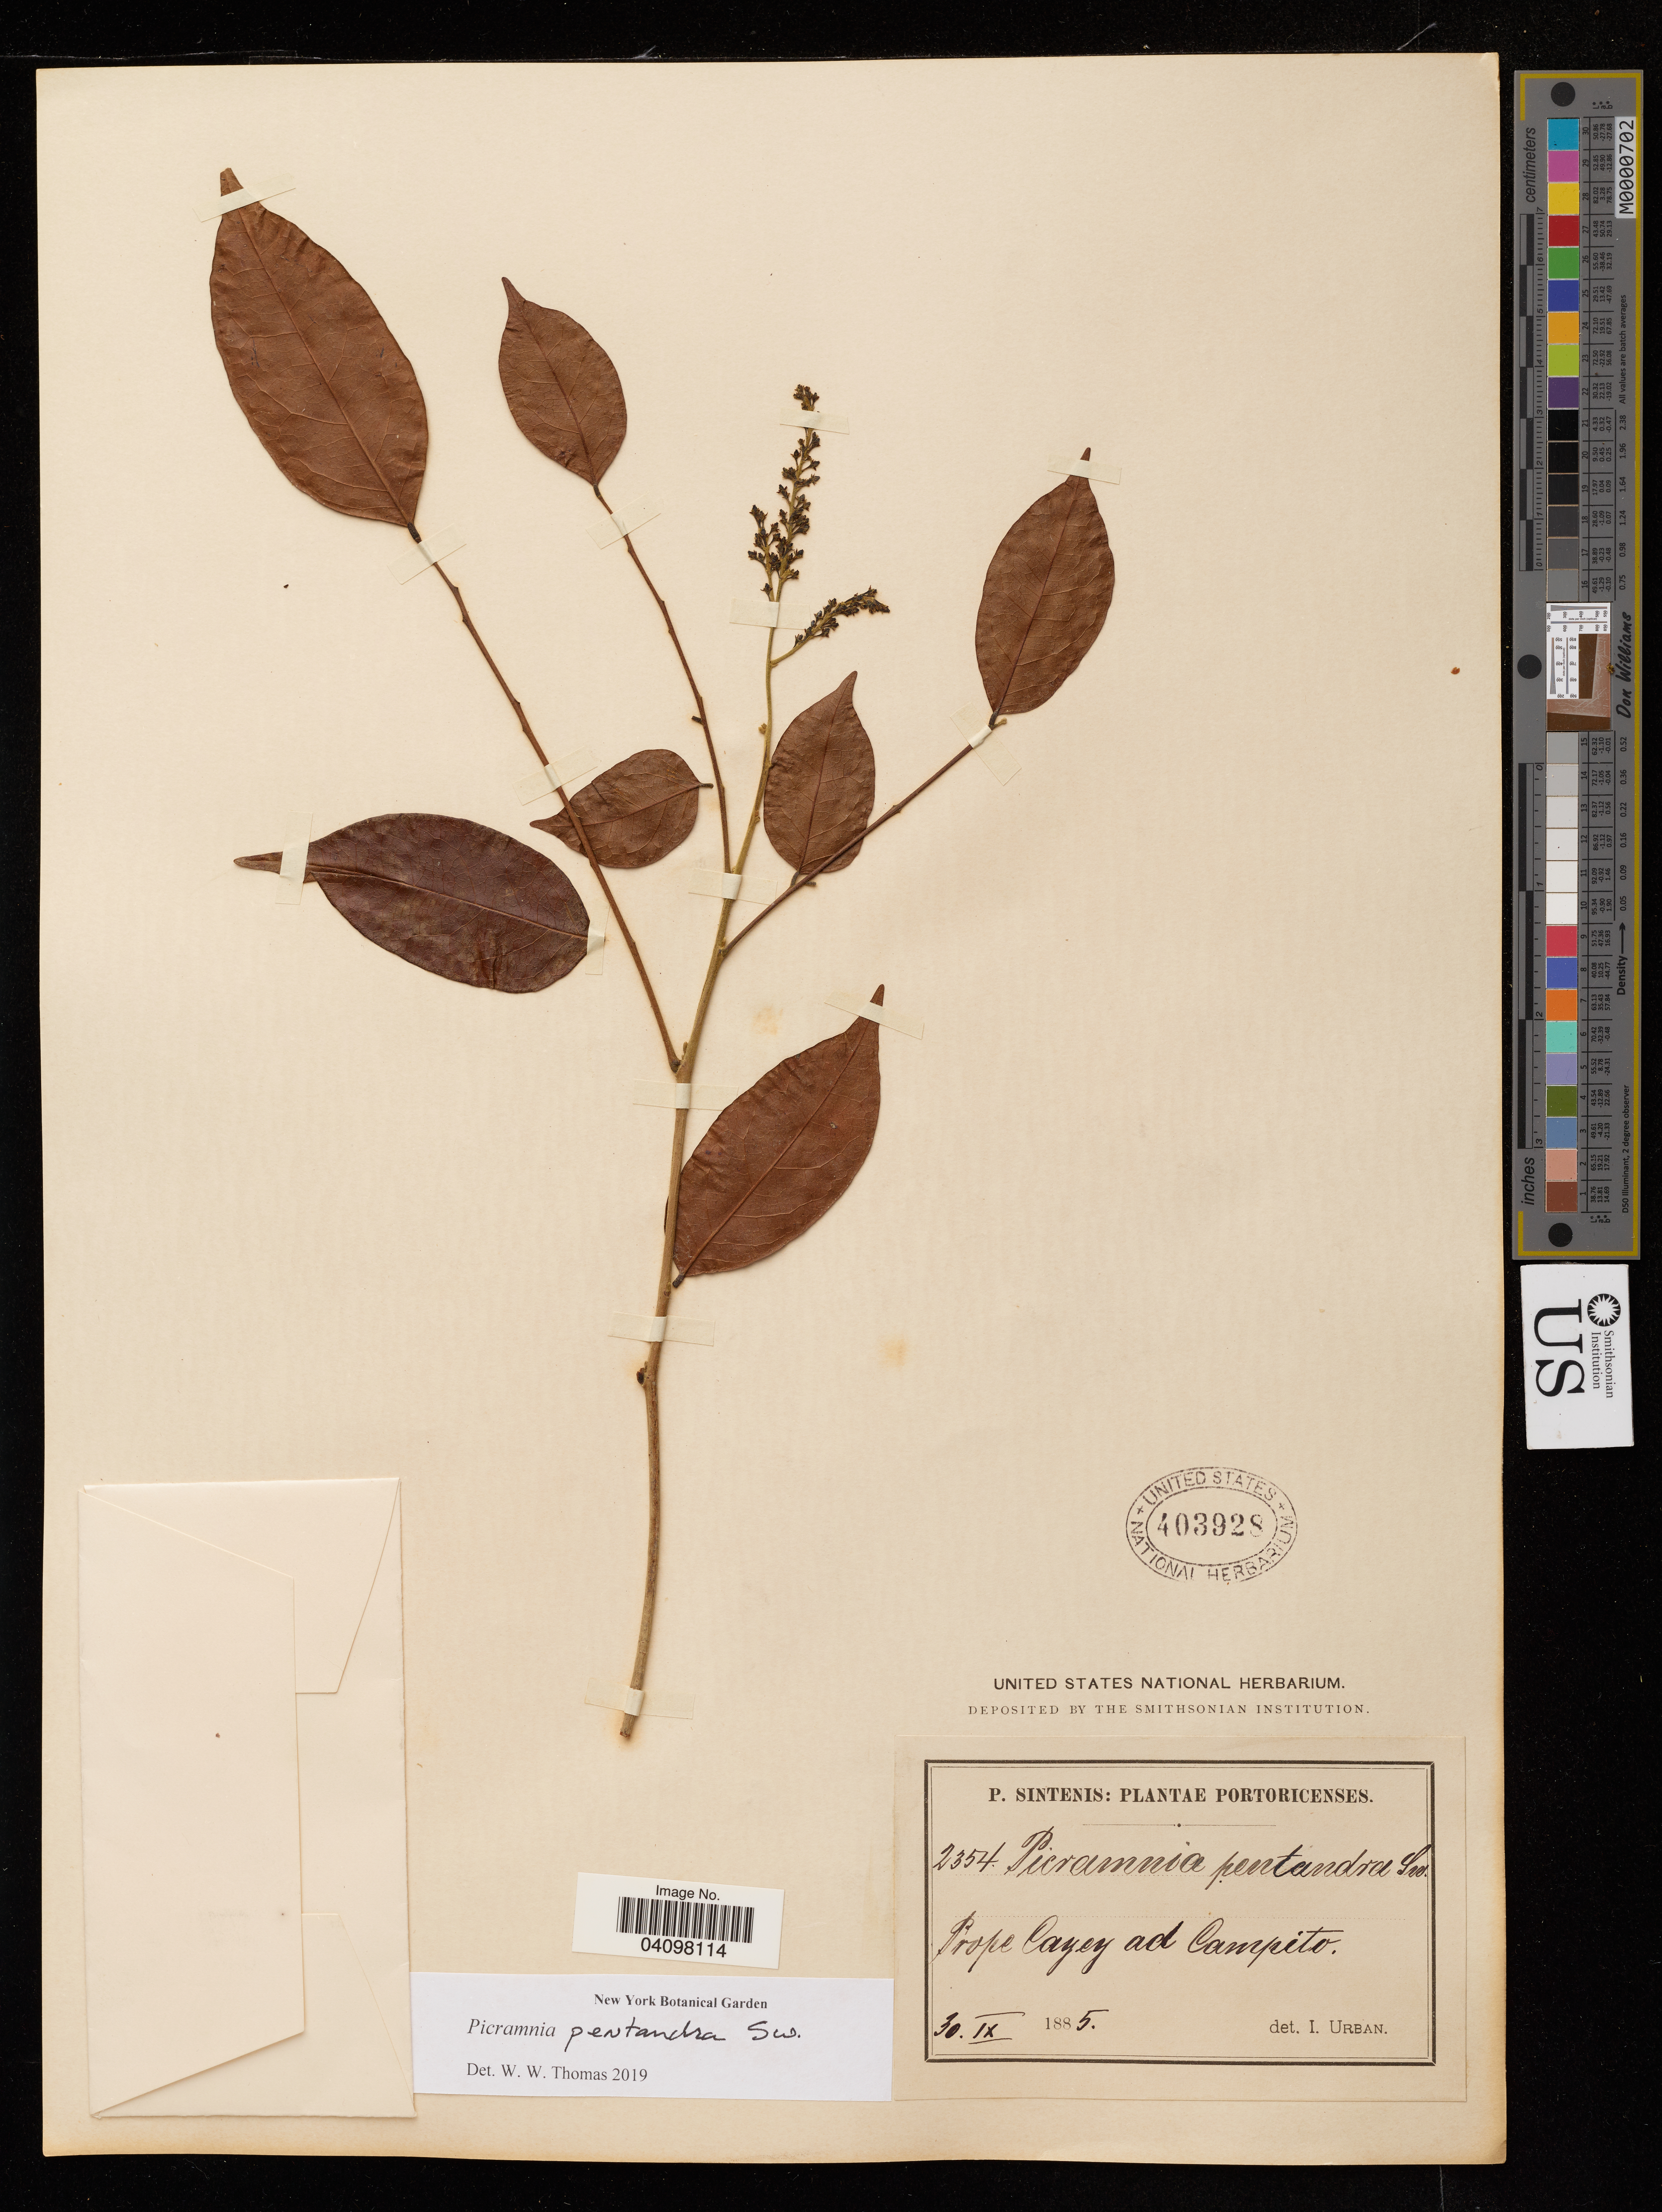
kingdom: Plantae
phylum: Tracheophyta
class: Magnoliopsida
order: Picramniales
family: Picramniaceae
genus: Picramnia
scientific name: Picramnia pentandra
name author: Sw.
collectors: P. Sintenis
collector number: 2354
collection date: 1885-09-30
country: Puerto Rico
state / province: Çayey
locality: Ad Campito.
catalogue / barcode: US 403928